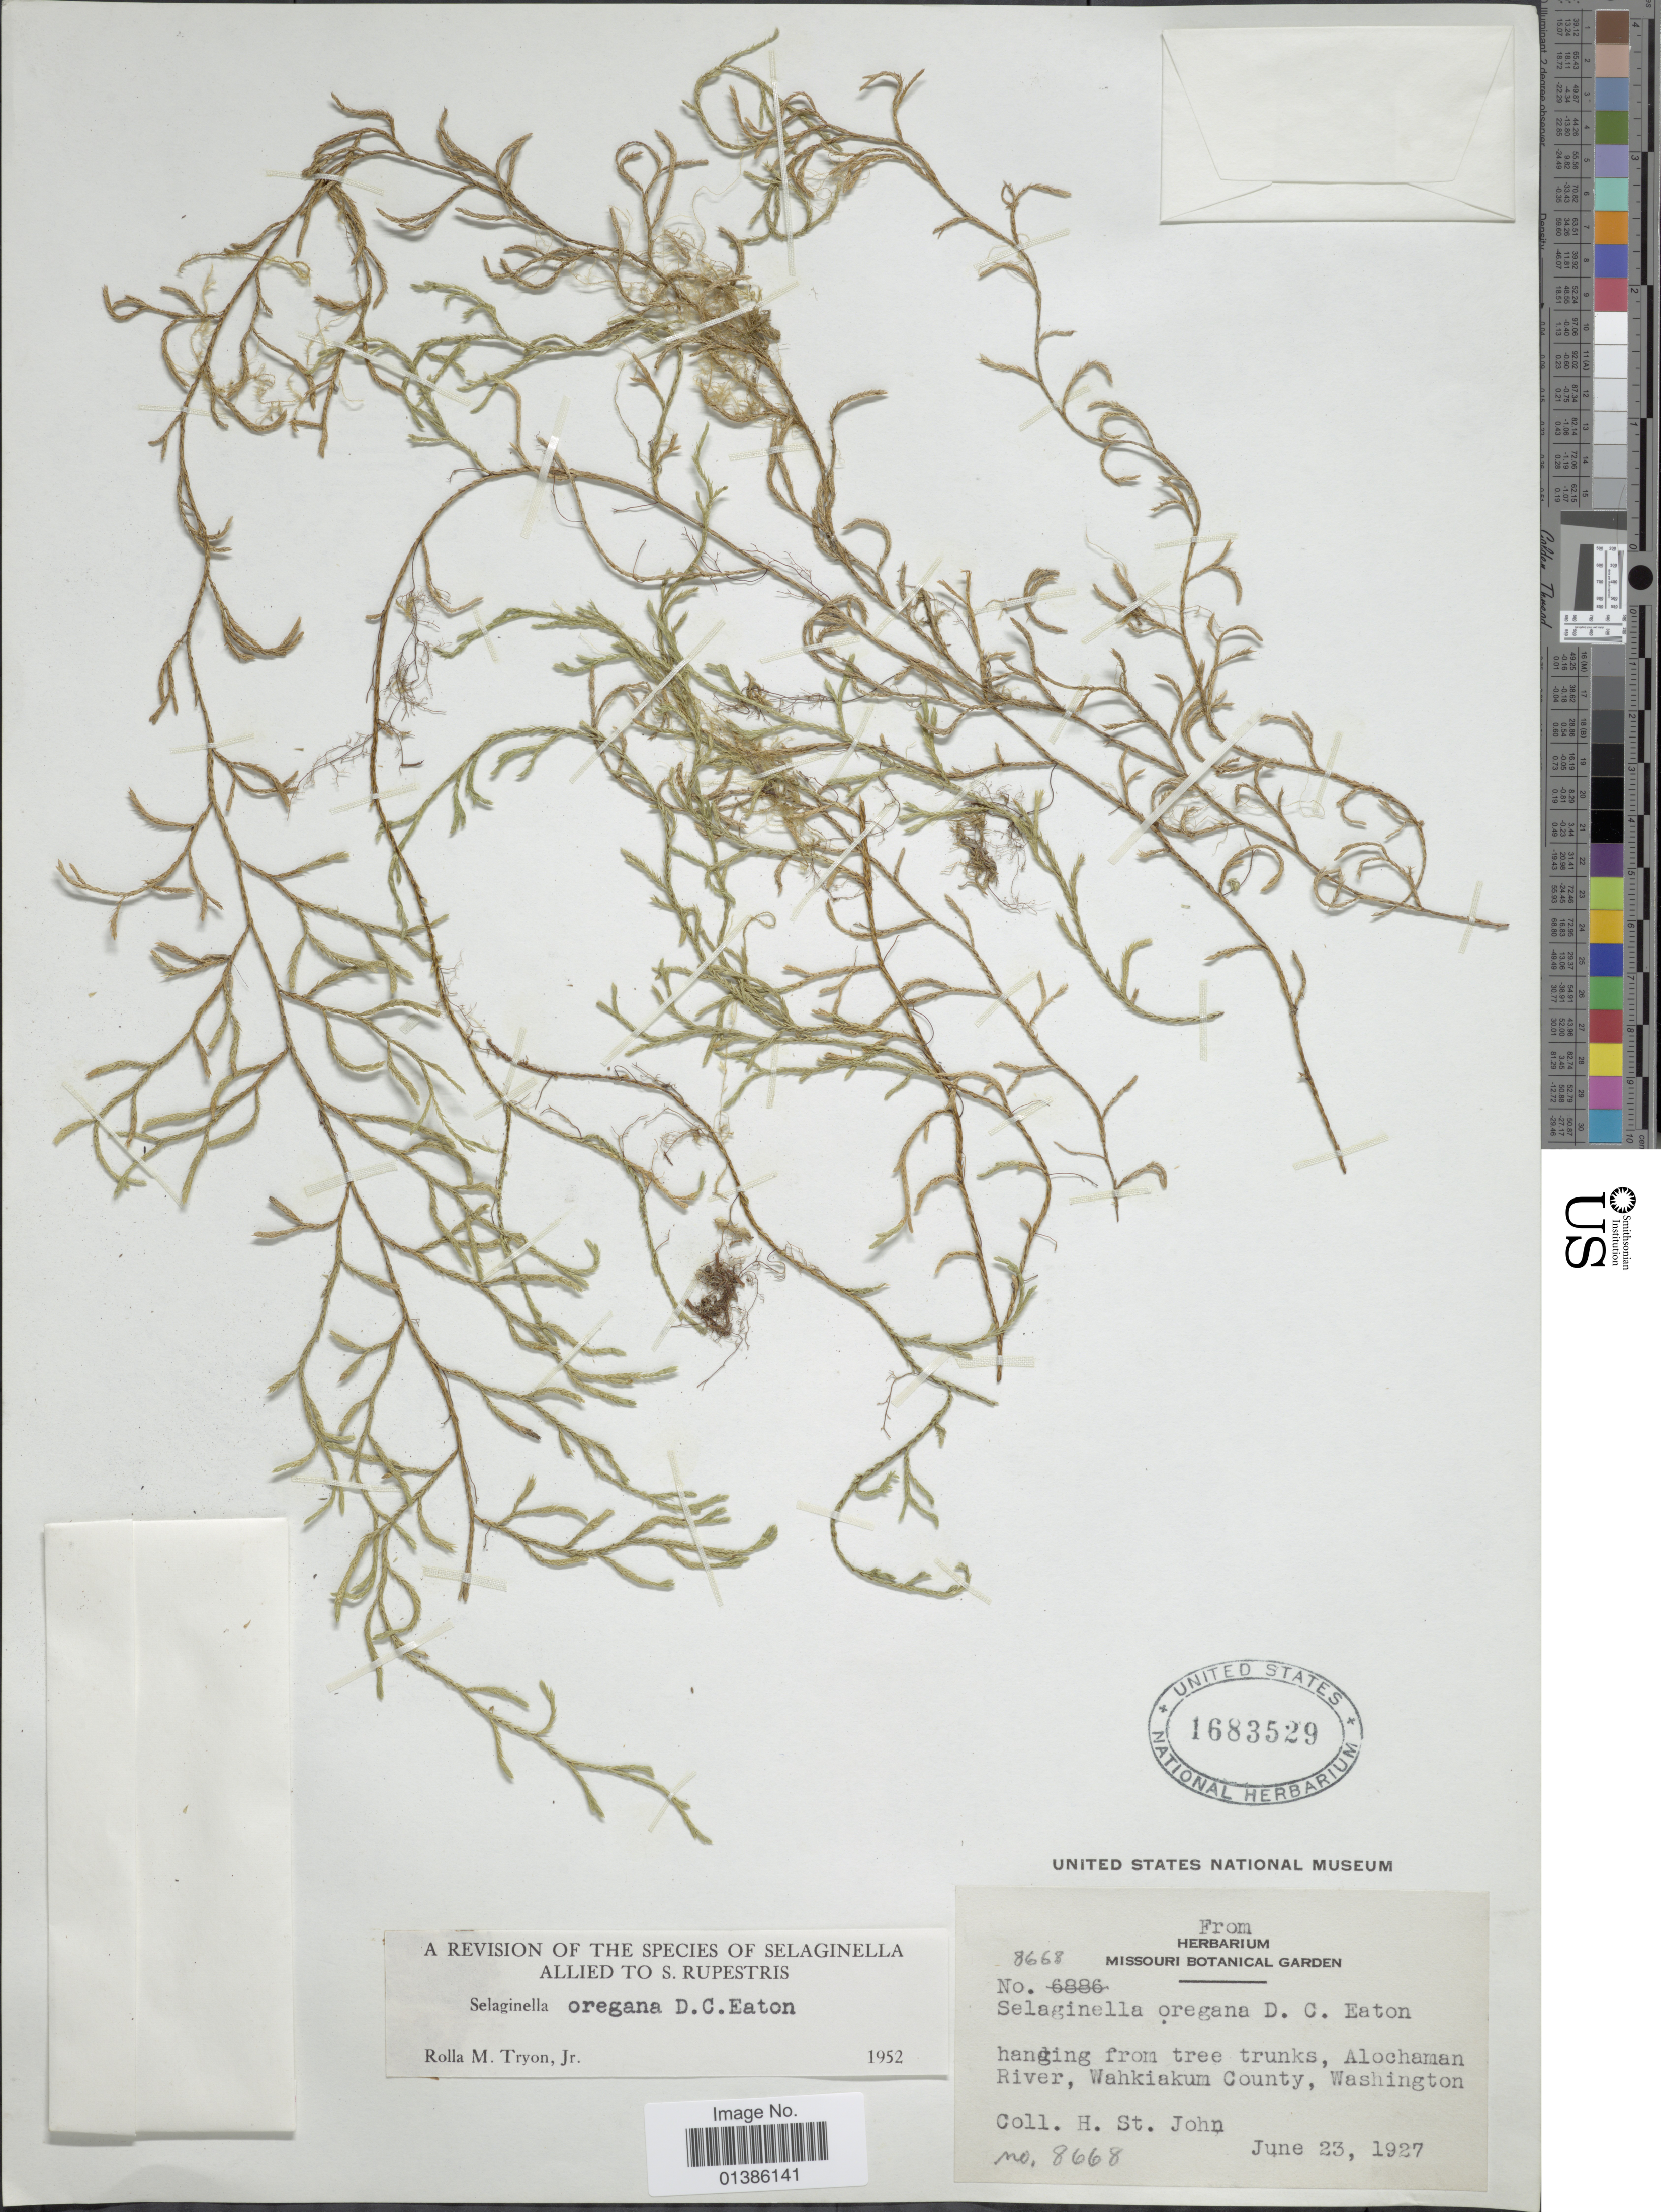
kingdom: Plantae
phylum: Tracheophyta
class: Lycopodiopsida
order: Selaginellales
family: Selaginellaceae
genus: Selaginella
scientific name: Selaginella oregana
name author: D.C. Eaton ex S. Watson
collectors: H. St. John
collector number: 8668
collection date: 1927-06-23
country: United States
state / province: Washington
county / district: Wahkiakum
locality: Alochaman River, Wahkiakum County.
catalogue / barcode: US 1683529